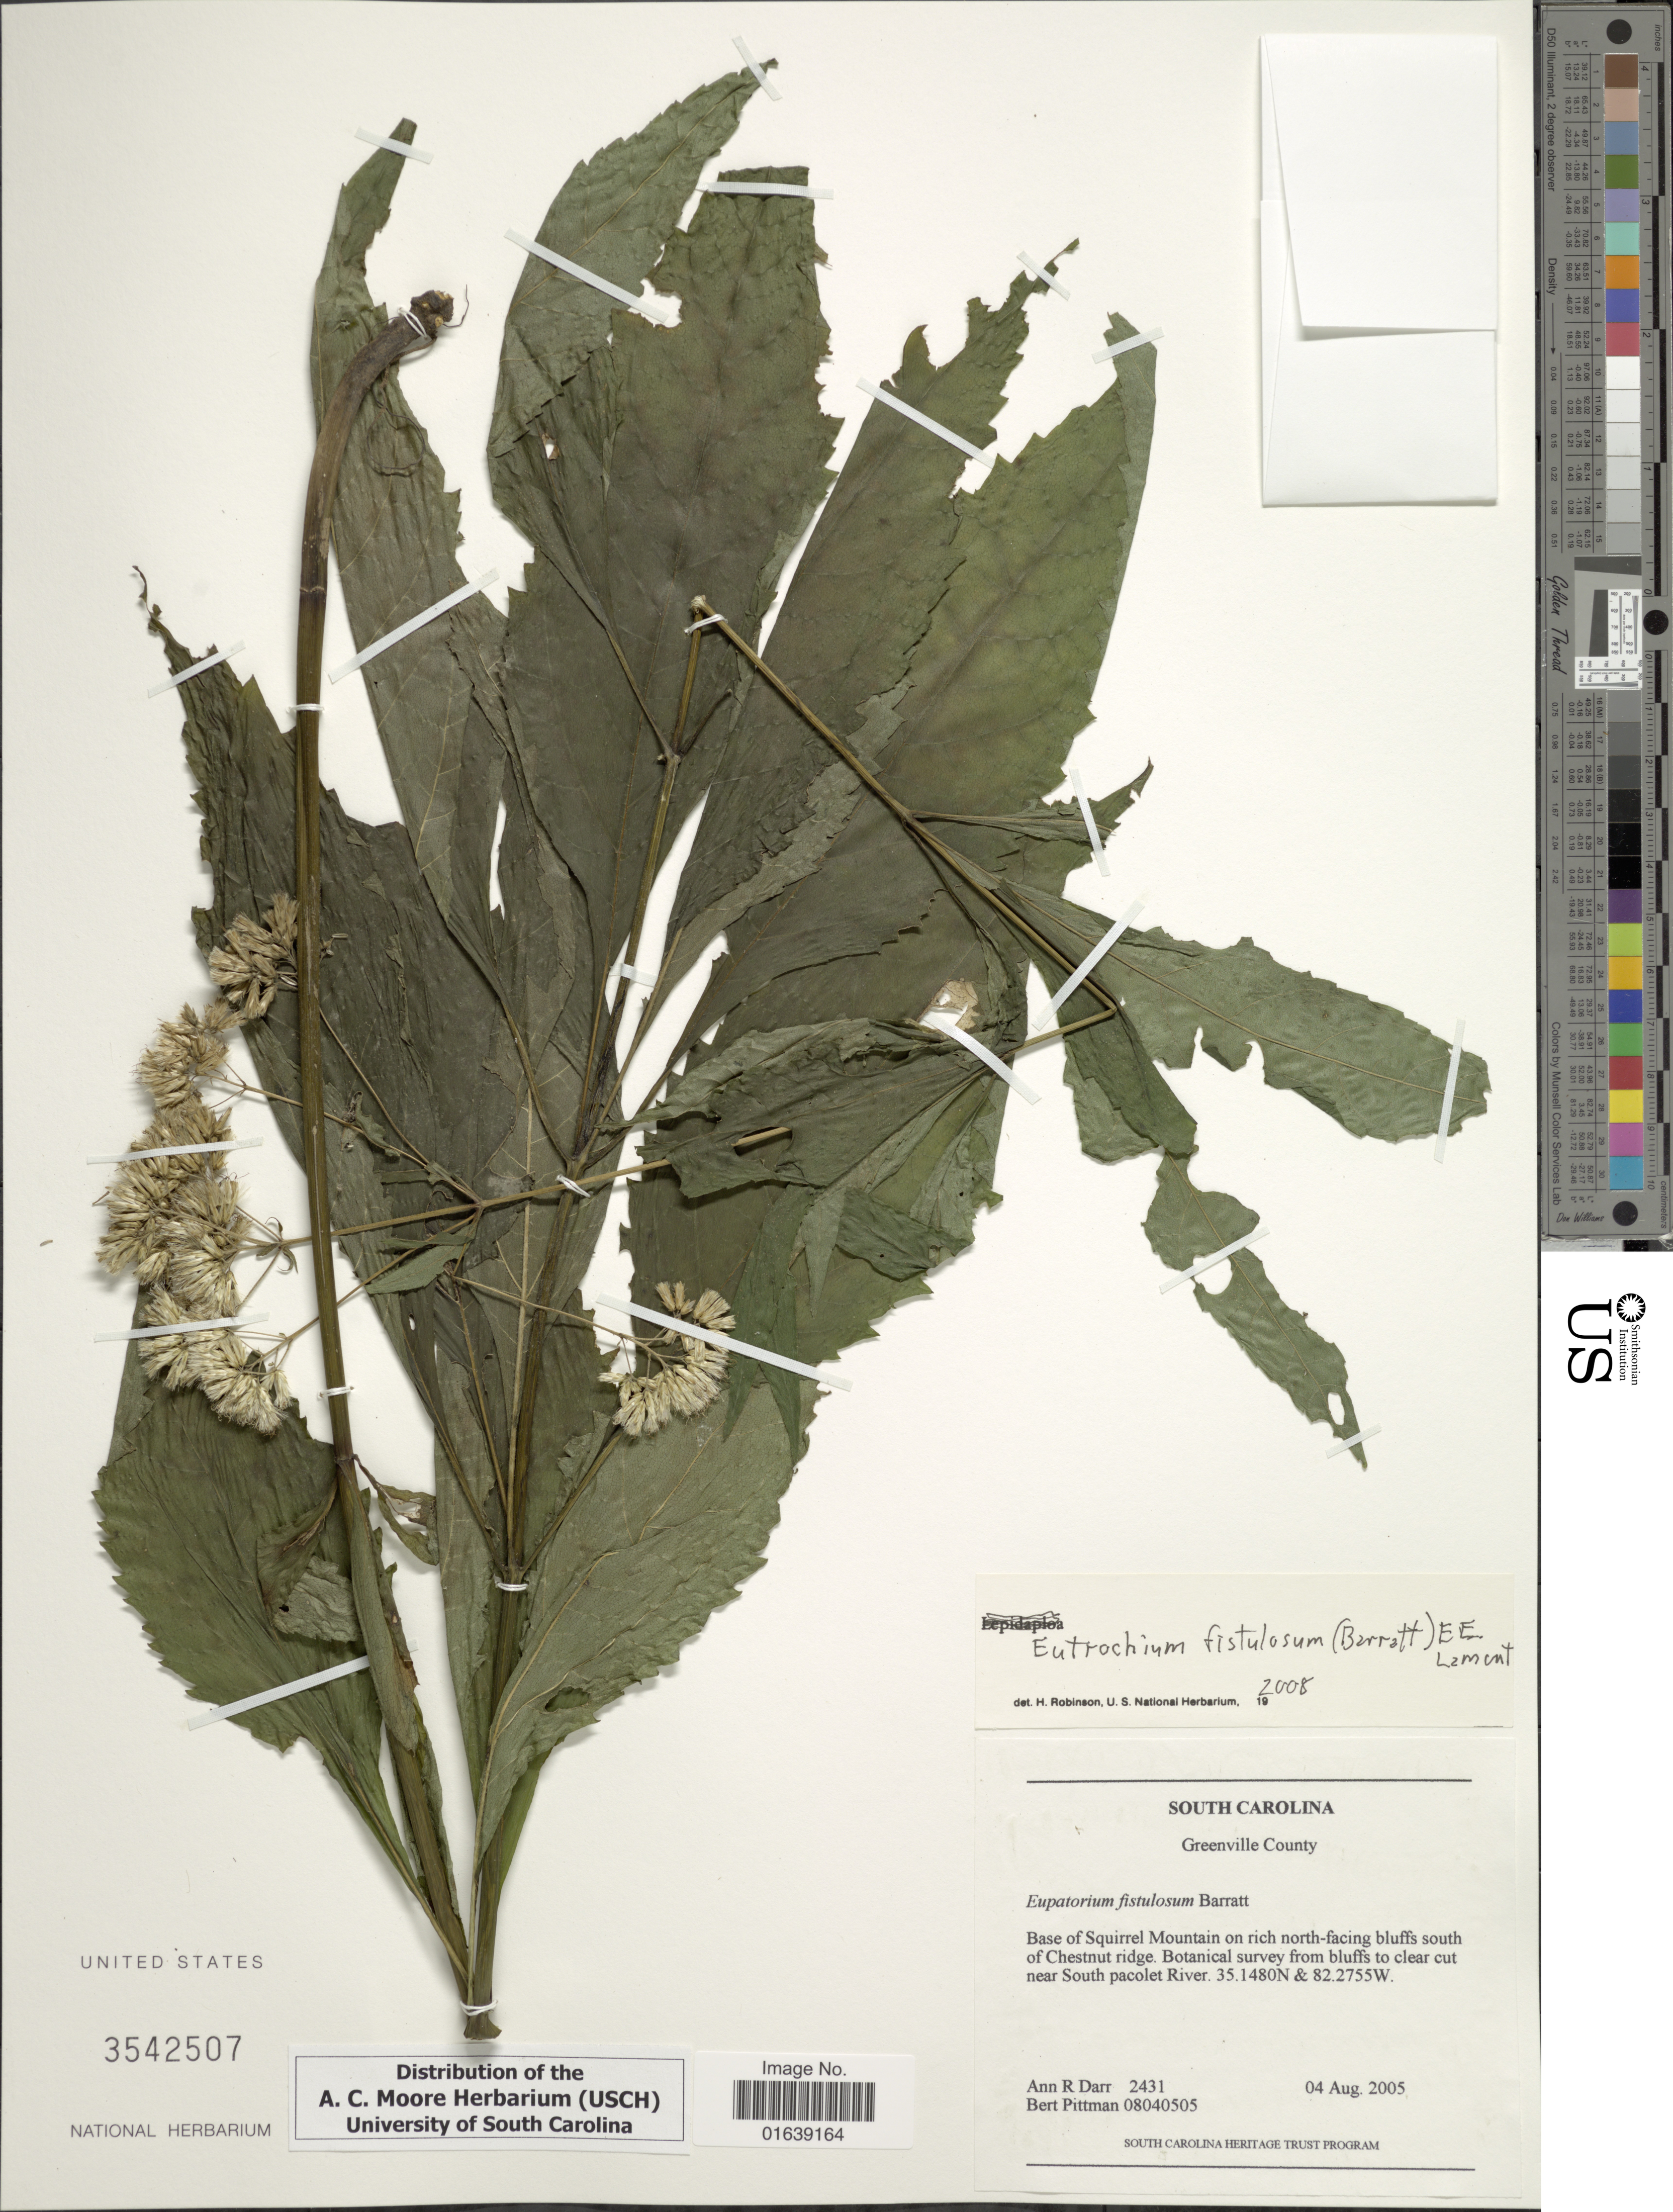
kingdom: Plantae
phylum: Tracheophyta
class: Magnoliopsida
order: Asterales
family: Asteraceae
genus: Eupatorium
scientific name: Eupatorium fistulosum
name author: Barratt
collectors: B. Pittman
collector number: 2431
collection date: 2005-08-04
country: United States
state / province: South Carolina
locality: South Carolina. Base of Squirrel Mountain on rich north-facing bluffs south of Chestnut ridge.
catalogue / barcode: US 3542507